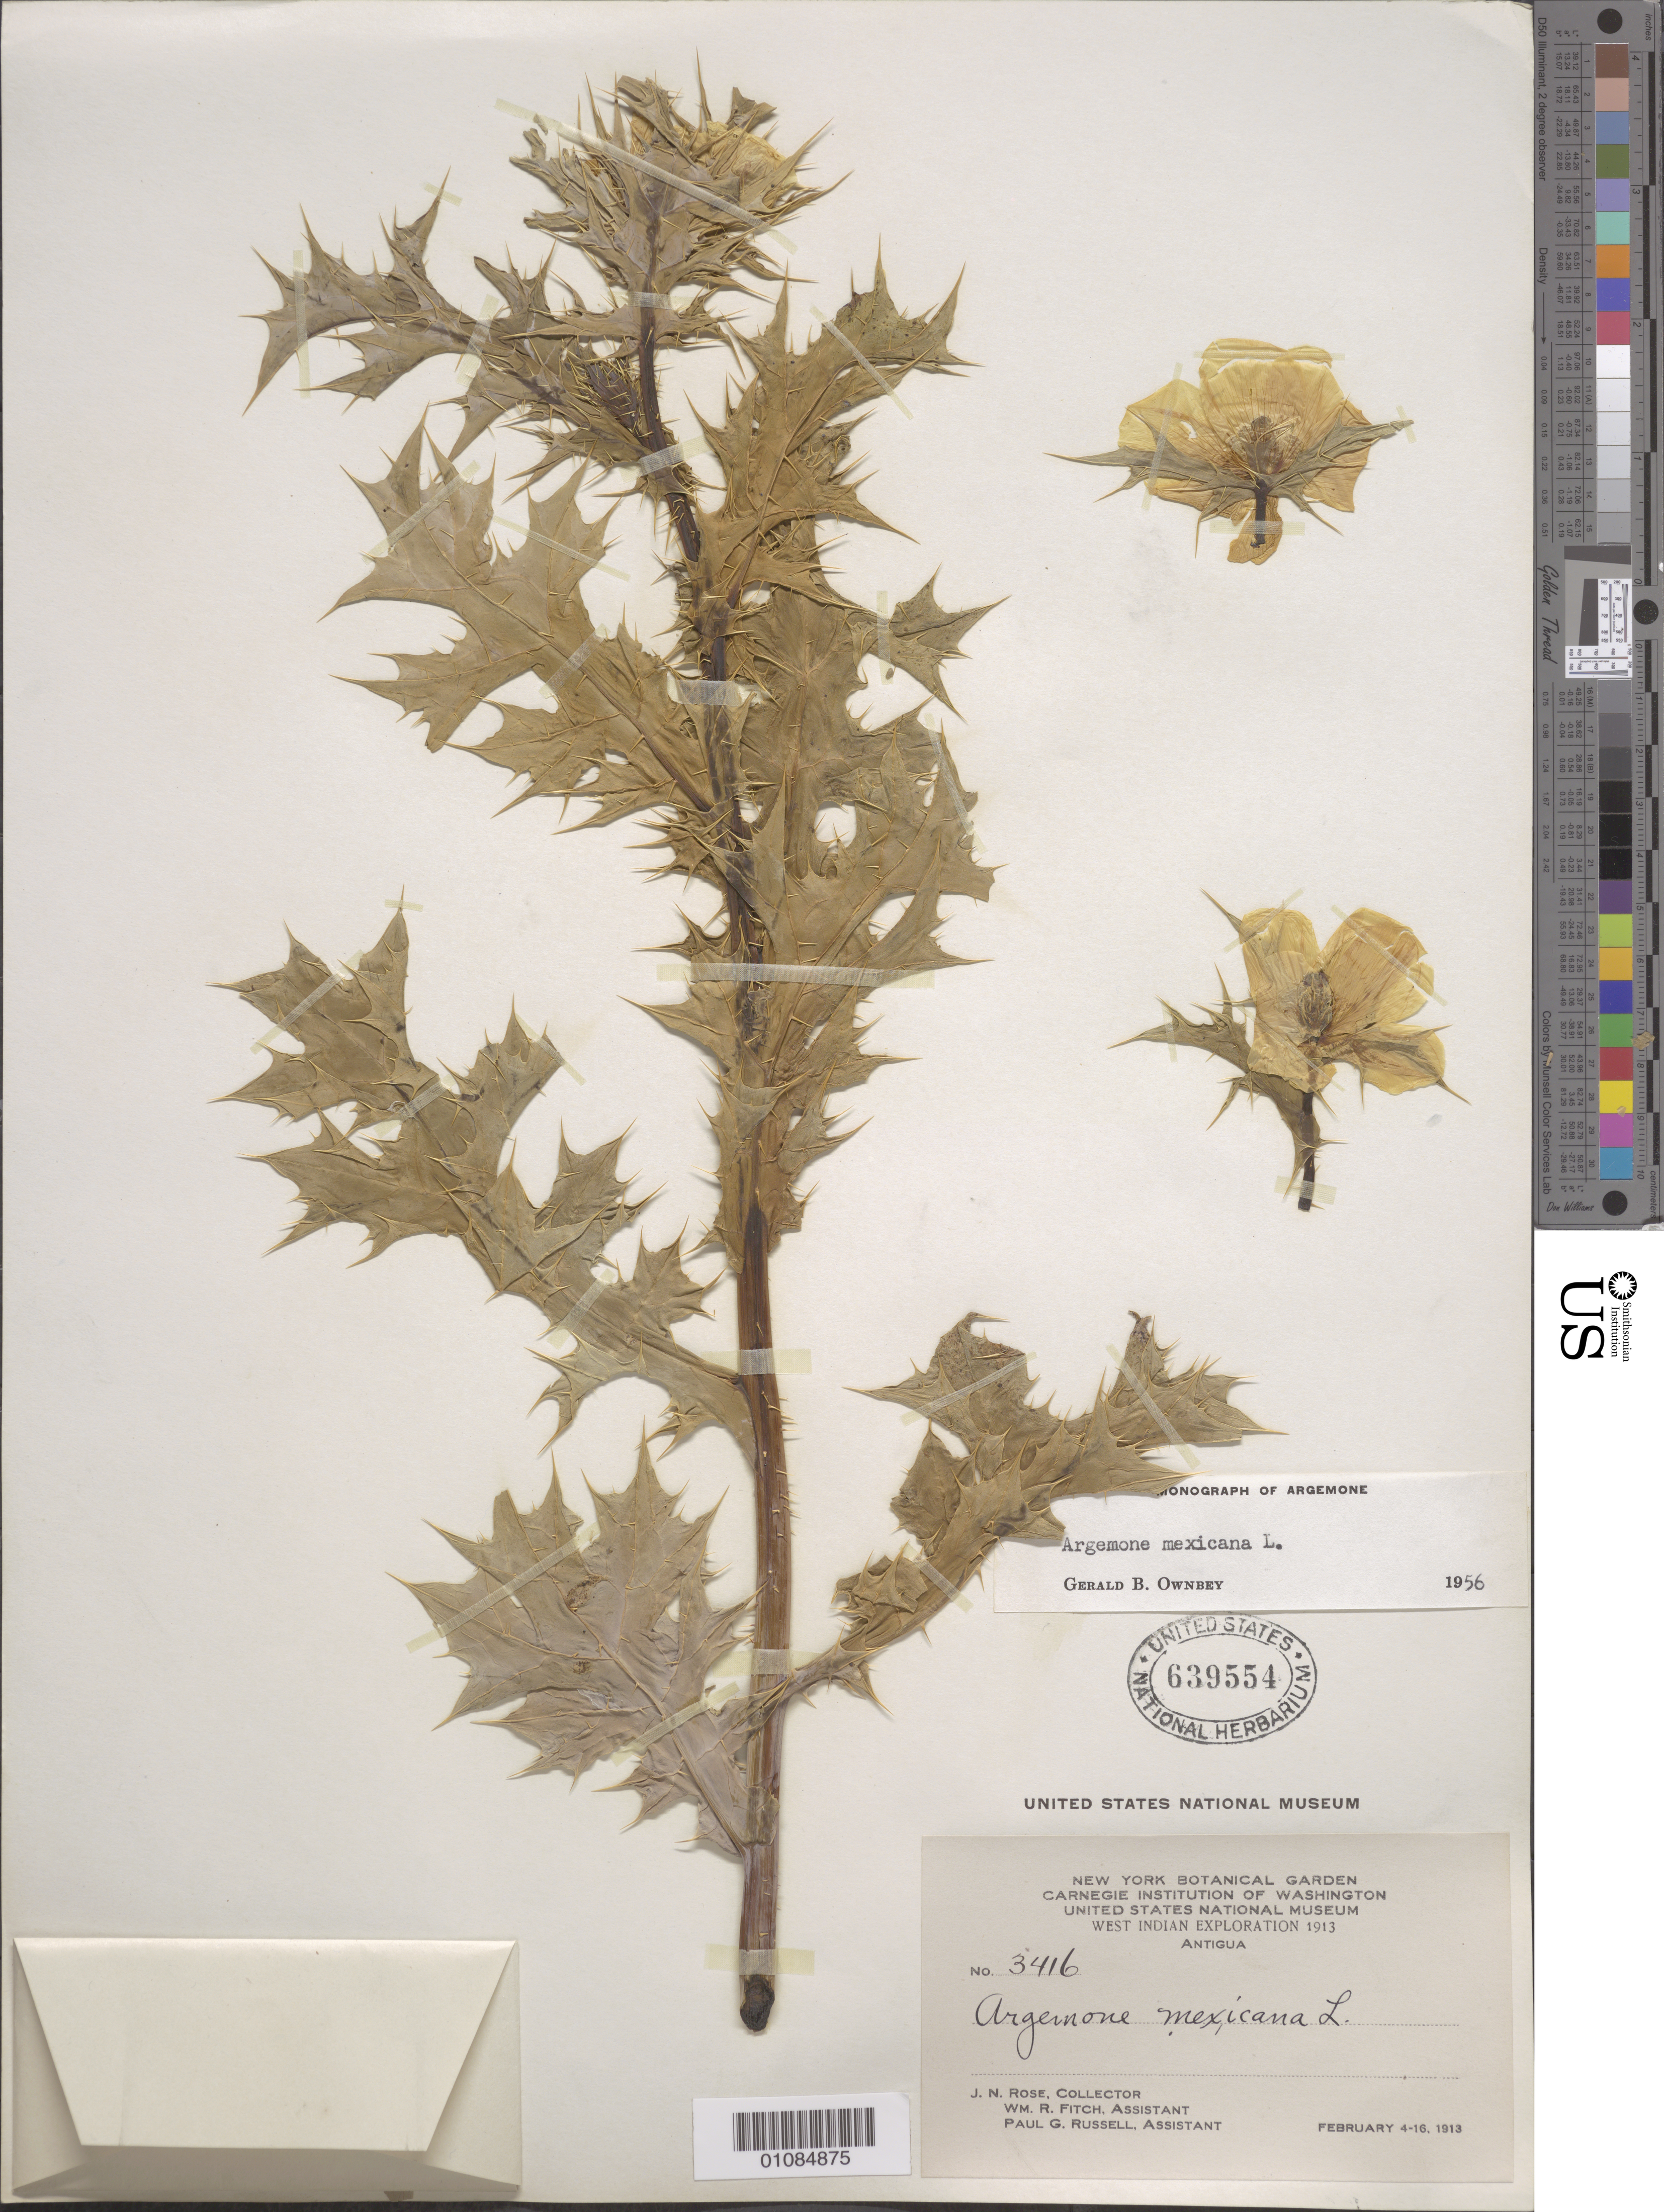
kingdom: Plantae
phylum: Tracheophyta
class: Magnoliopsida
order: Ranunculales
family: Papaveraceae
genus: Argemone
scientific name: Argemone mexicana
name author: L.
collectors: J. N. Rose, W. R. Fitch & P. G. Russell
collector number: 3416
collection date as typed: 04 Feb 1913 to 16 Feb 1913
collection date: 1913-02-04/1913-02-16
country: Antigua and Barbuda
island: Antigua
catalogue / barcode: US 639554